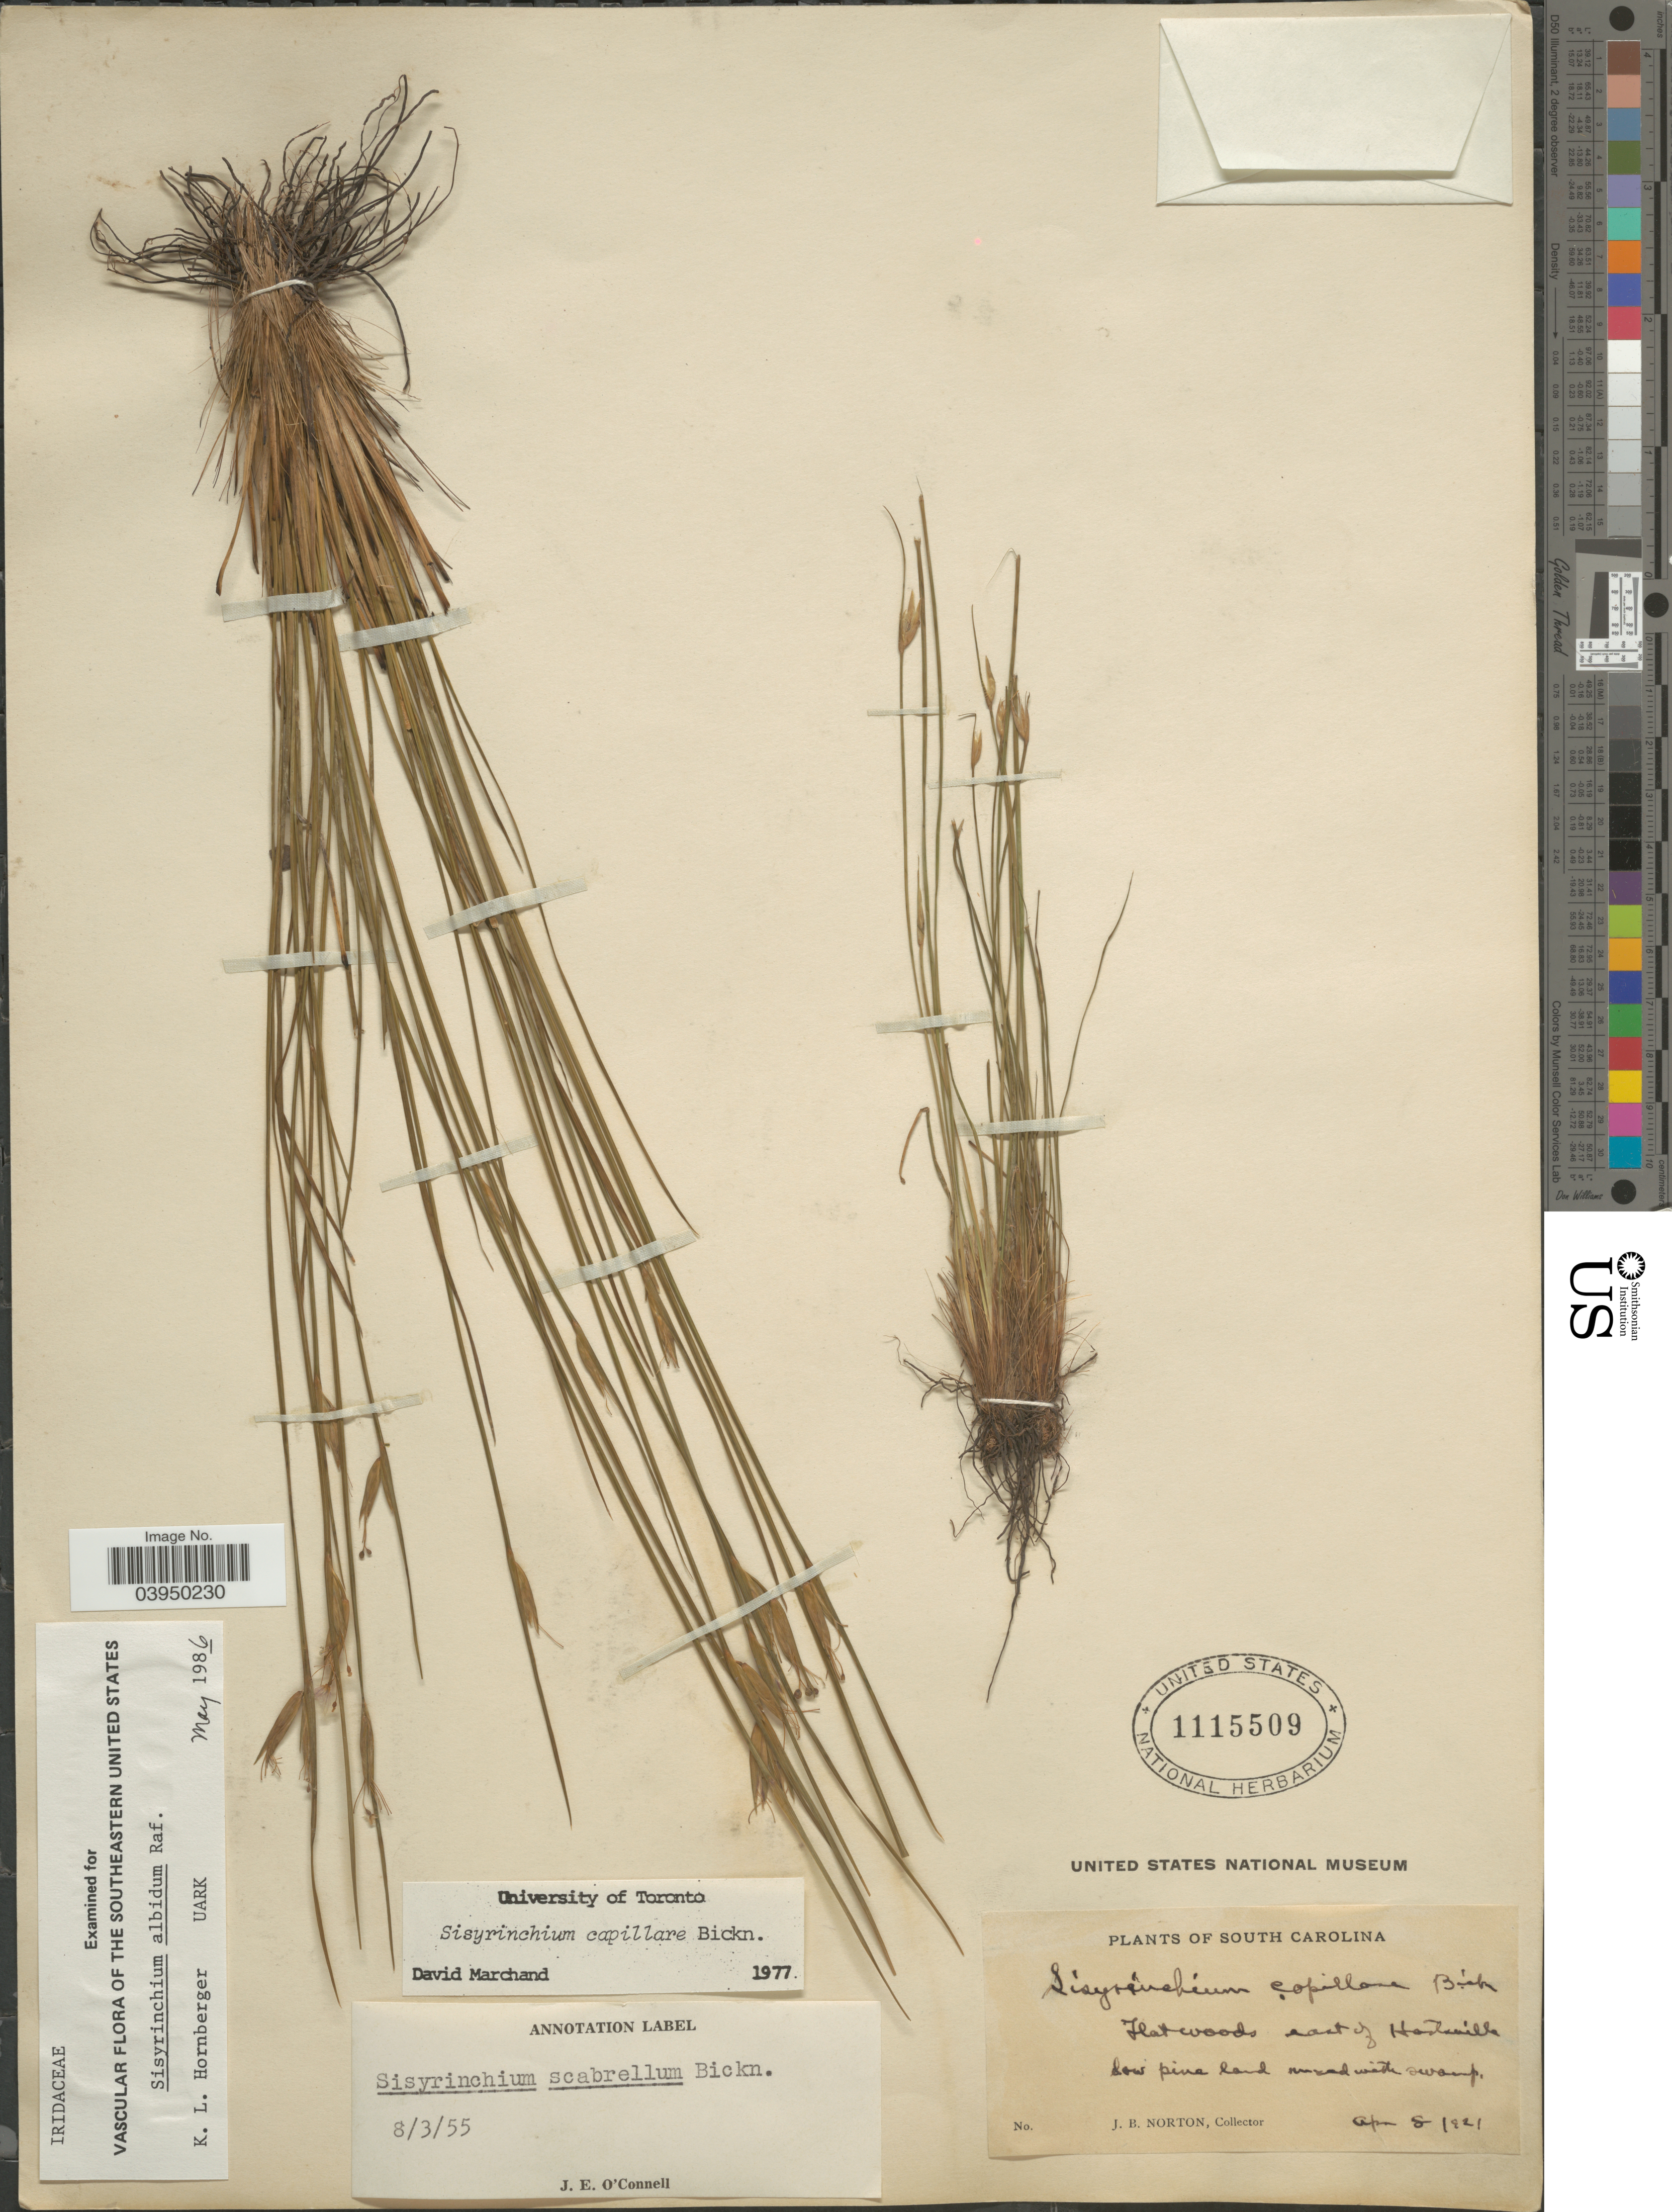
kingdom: Plantae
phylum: Tracheophyta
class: Liliopsida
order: Asparagales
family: Iridaceae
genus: Sisyrinchium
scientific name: Sisyrinchium albidum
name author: Raf.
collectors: J. B. Norton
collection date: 1821-04-08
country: United States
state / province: South Carolina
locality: Flatwoods east of Hartsville.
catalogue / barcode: US 1115509